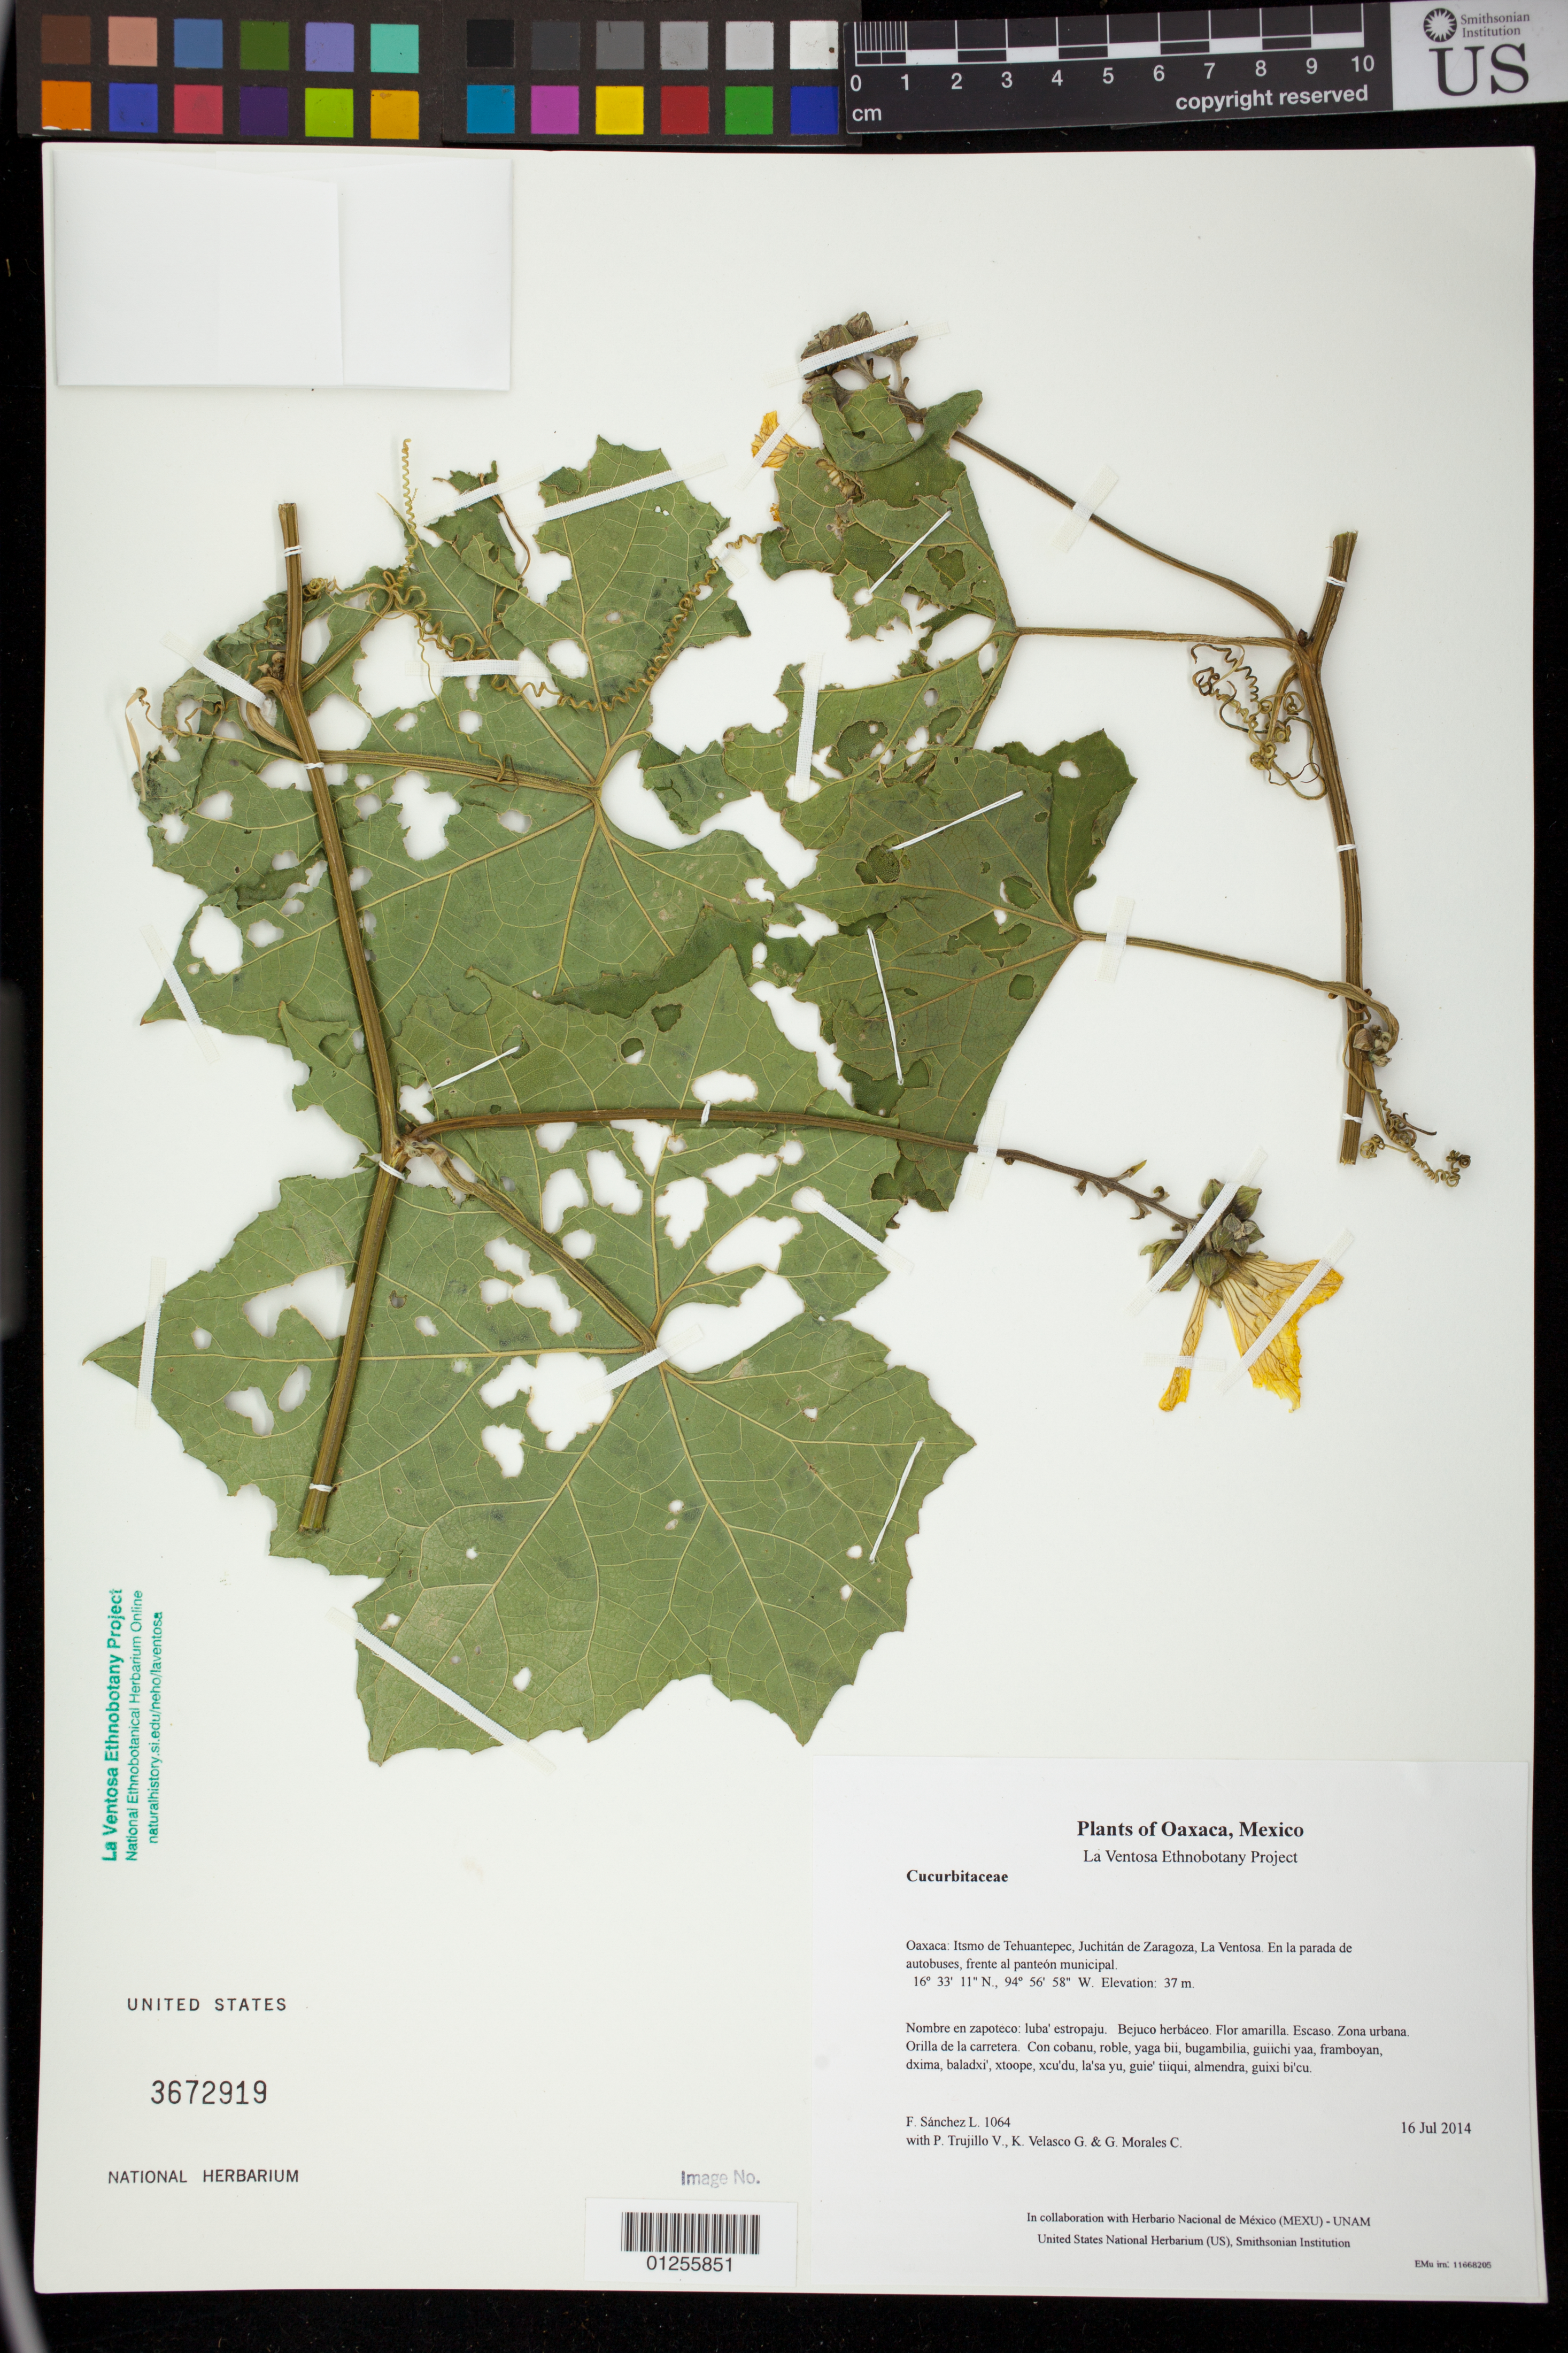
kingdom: Plantae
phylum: Tracheophyta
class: Magnoliopsida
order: Cucurbitales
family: Cucurbitaceae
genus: Luffa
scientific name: Luffa aegyptiaca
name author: Mill.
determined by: Strong, Mark T., (BOT), Smithsonian Institution - National Museum of Natural History (UNITED STATES)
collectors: F. Sánchez L., P. Trujillo V., K. Velasco G. & G. Morales C.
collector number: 1064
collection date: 2014-07-16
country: Mexico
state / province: Oaxaca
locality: Itsmo de Tehuantepec, Juchitán de Zaragoza, La Ventosa. En la parada de autobuses, frente al panteón municipal.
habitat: Zona urbana. Orilla de la carretera.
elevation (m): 37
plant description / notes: JEBOT, MEXU, SERO, US; Luba'. Guie' naguchi. Huaxie'.; estropajo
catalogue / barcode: US 3672919